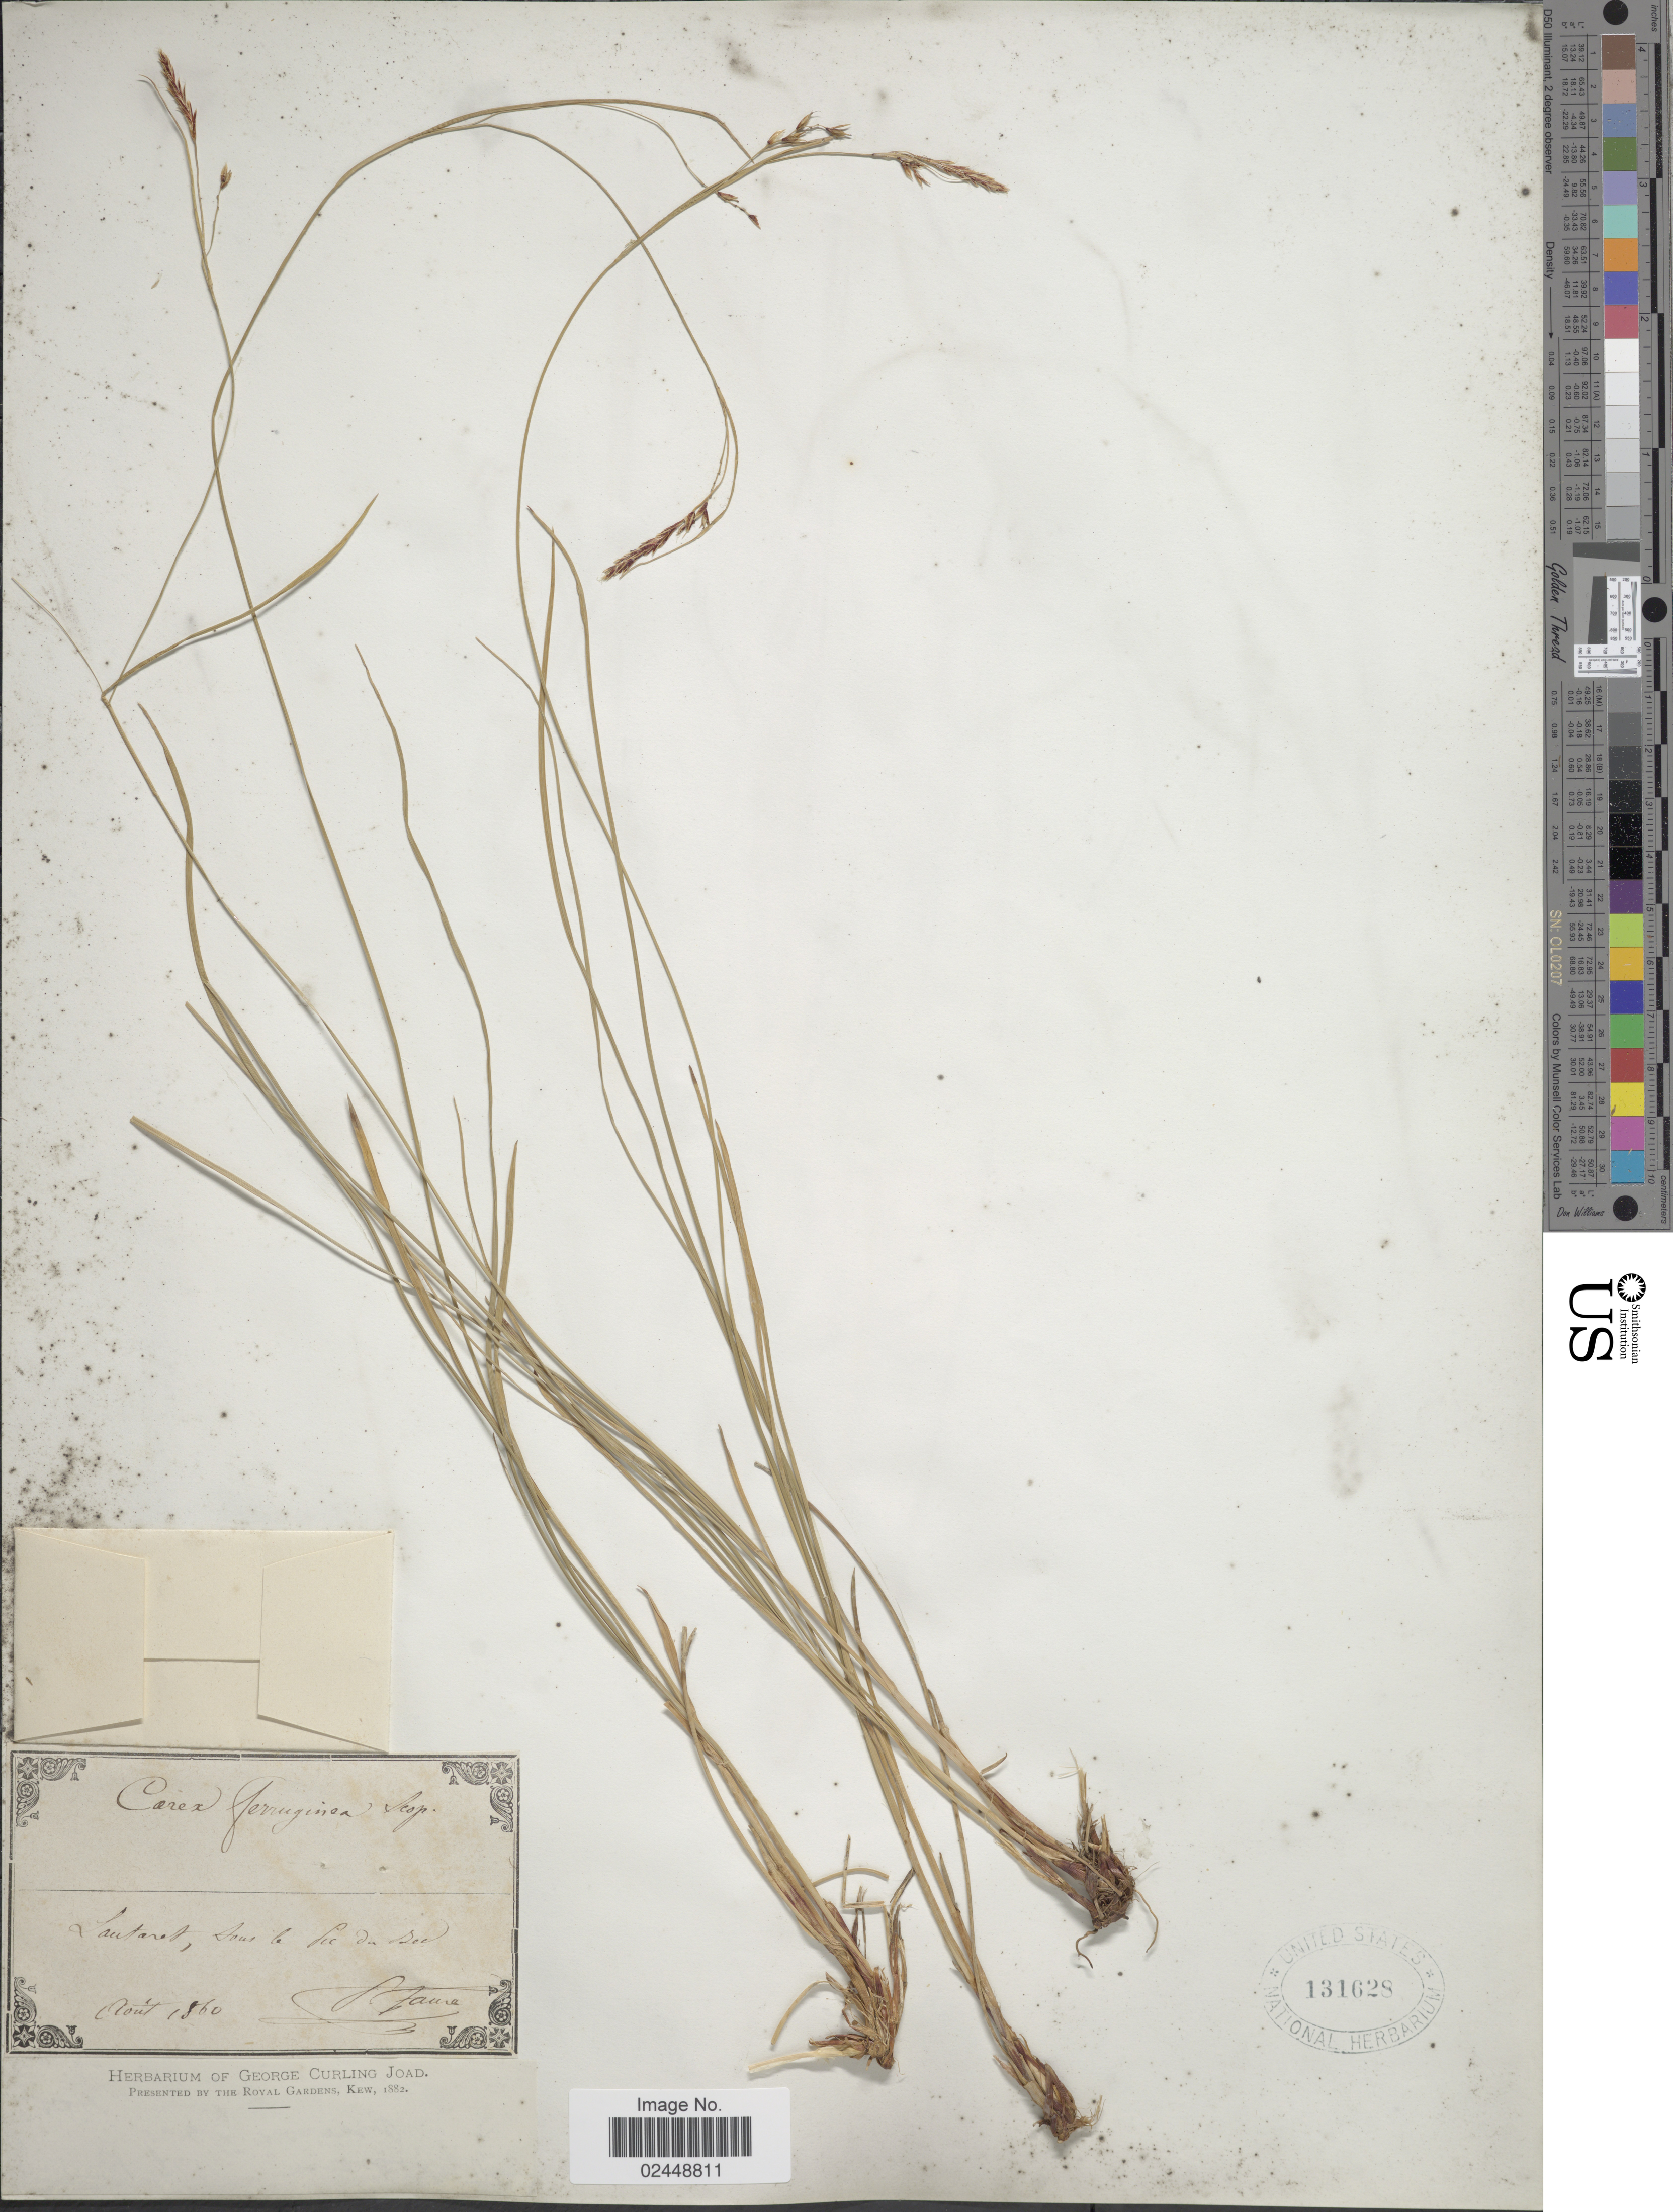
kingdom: Plantae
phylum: Tracheophyta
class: Liliopsida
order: Poales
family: Cyperaceae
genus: Carex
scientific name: Carex ferruginea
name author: Scop.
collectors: A. Faure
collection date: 1860-08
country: France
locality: Lautaret, sur le pic du sec. [interpreted]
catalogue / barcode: US 131628